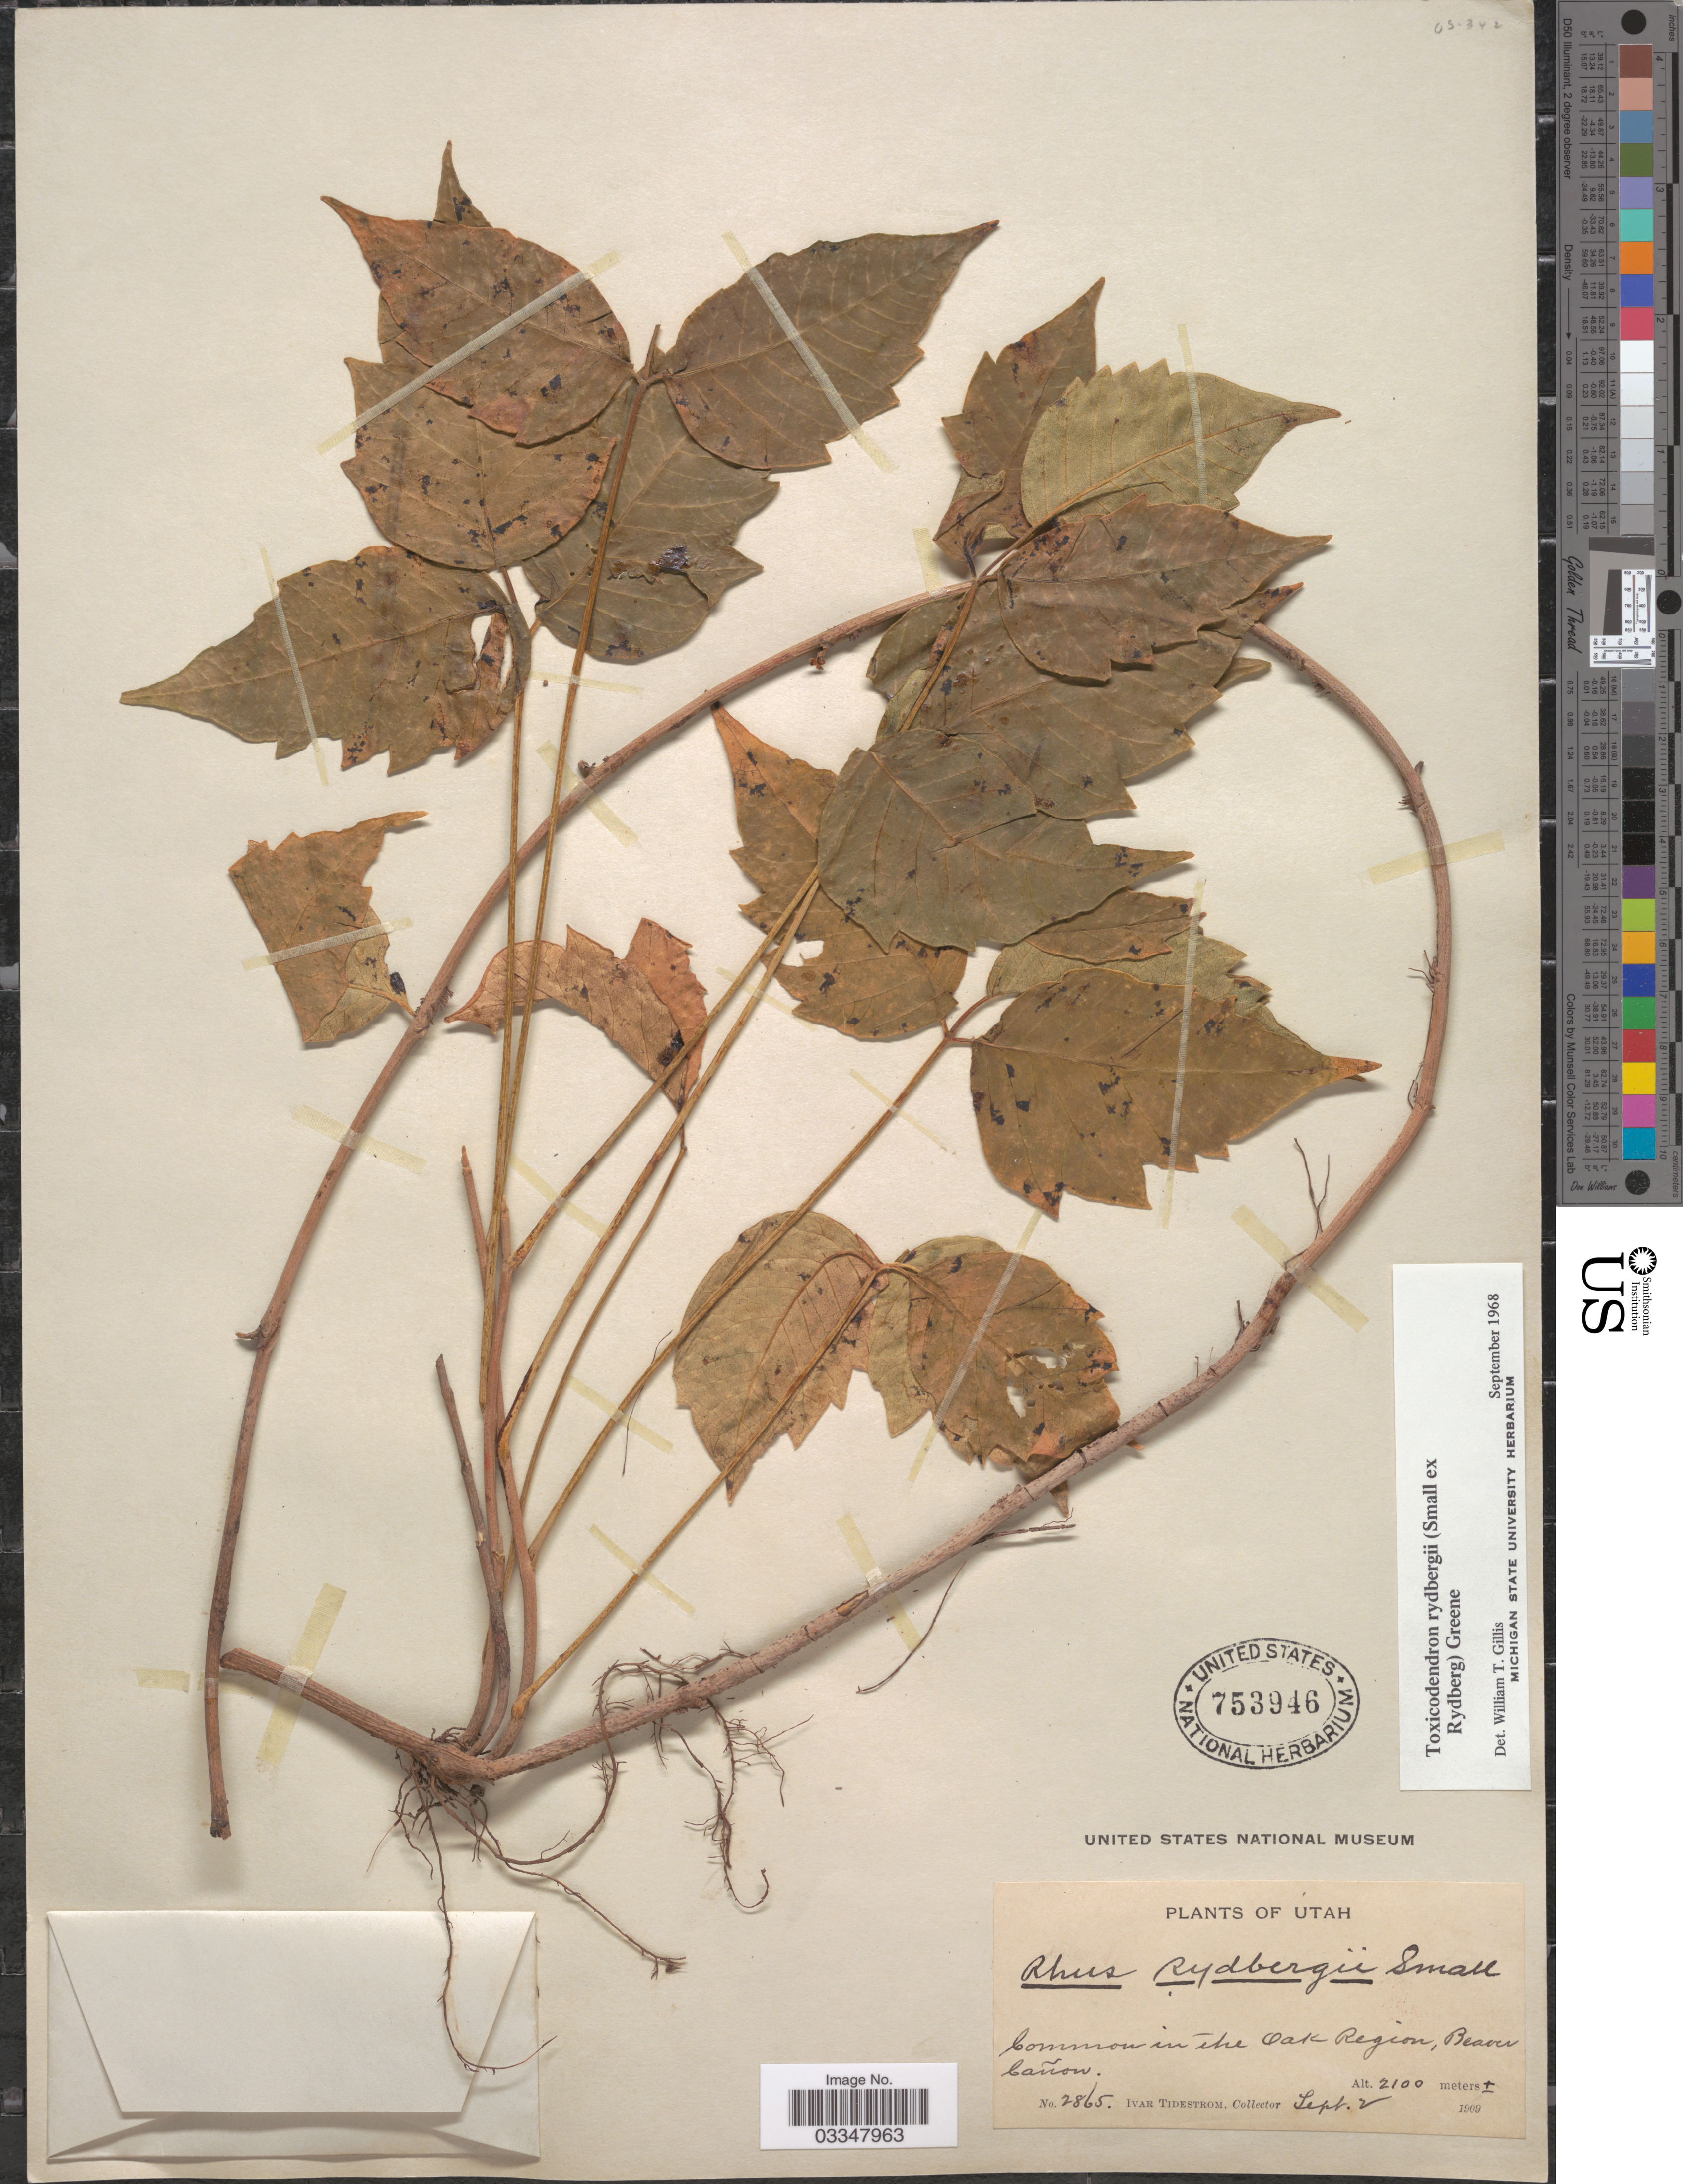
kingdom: Plantae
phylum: Tracheophyta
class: Magnoliopsida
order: Sapindales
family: Anacardiaceae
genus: Toxicodendron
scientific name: Toxicodendron radicans subsp. rydbergii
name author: (Small & Rydb.) Á. Löve & D. Löve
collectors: I. F. Tidestrom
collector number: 2865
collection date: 1909-09-02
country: United States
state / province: Utah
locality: Common in the Oak Region, Beaver Cañon.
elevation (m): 2100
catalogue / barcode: US 753946